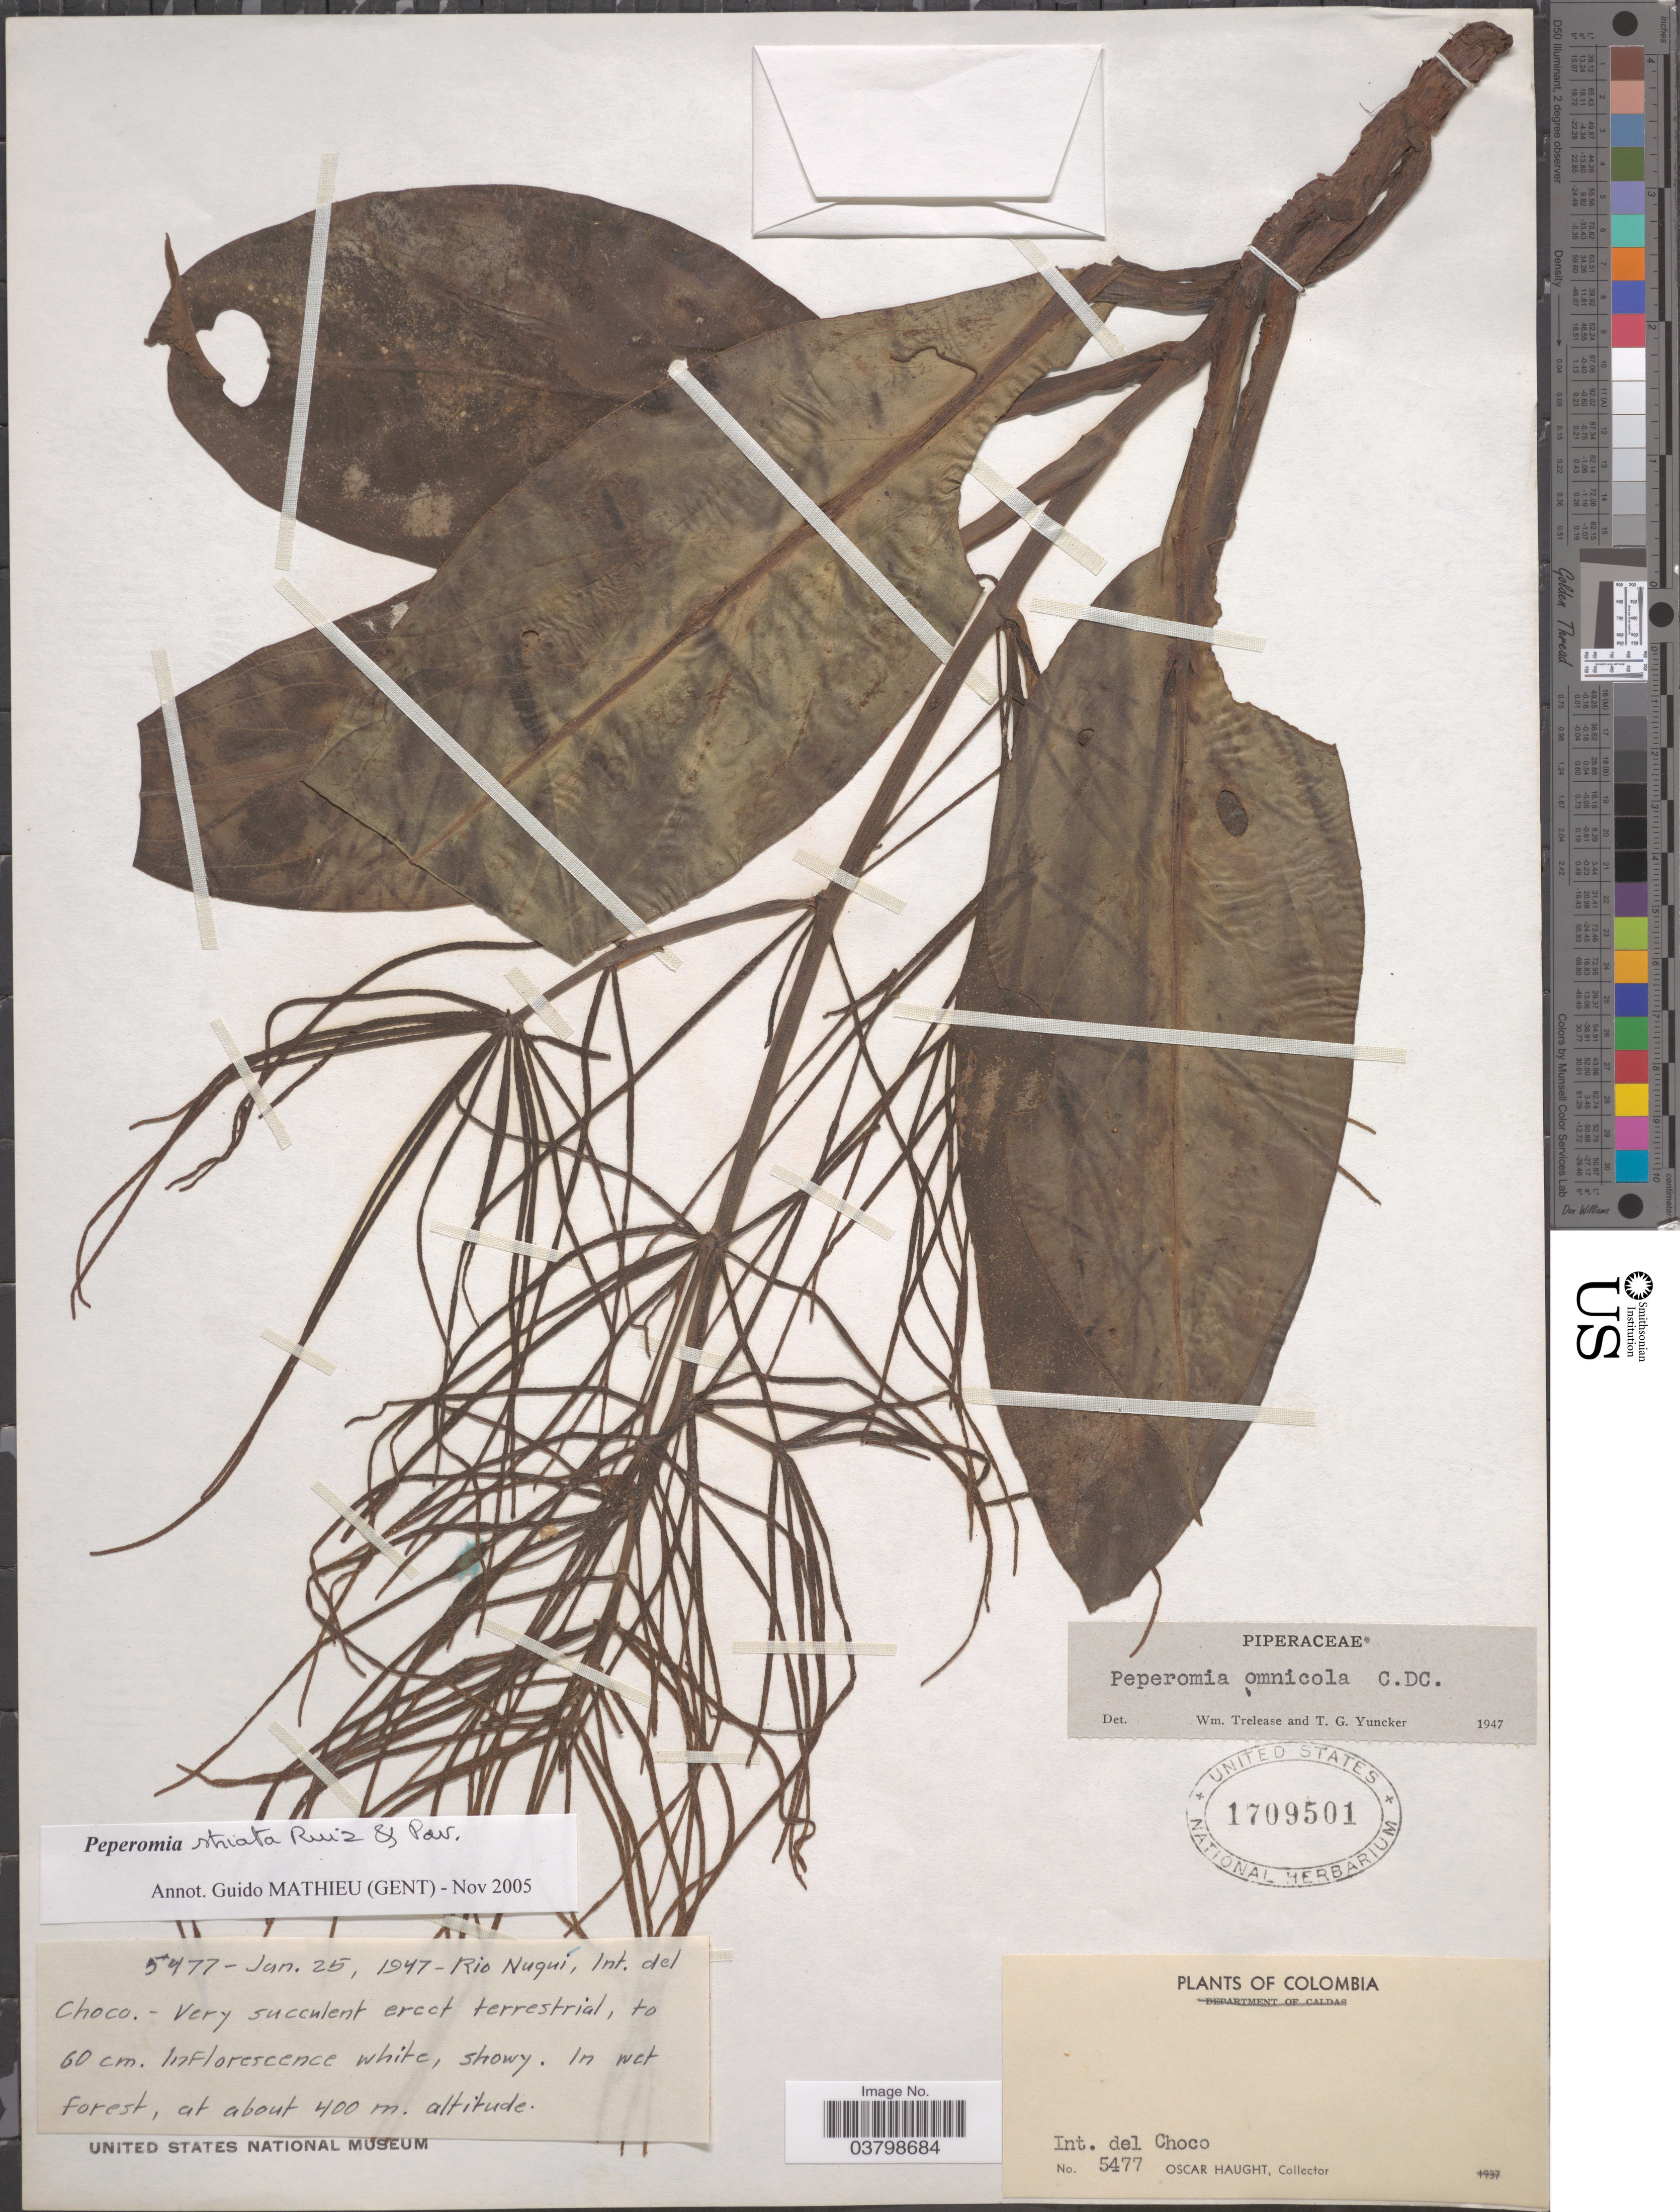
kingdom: Plantae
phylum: Tracheophyta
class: Magnoliopsida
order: Piperales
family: Piperaceae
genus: Peperomia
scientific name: Peperomia striata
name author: Ruiz & Pav.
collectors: O. L. Haught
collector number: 5477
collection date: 1947-01-25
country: Colombia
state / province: Chocó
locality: Rio Nuqui, Int. del Choco.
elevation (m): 400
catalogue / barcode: US 1709501